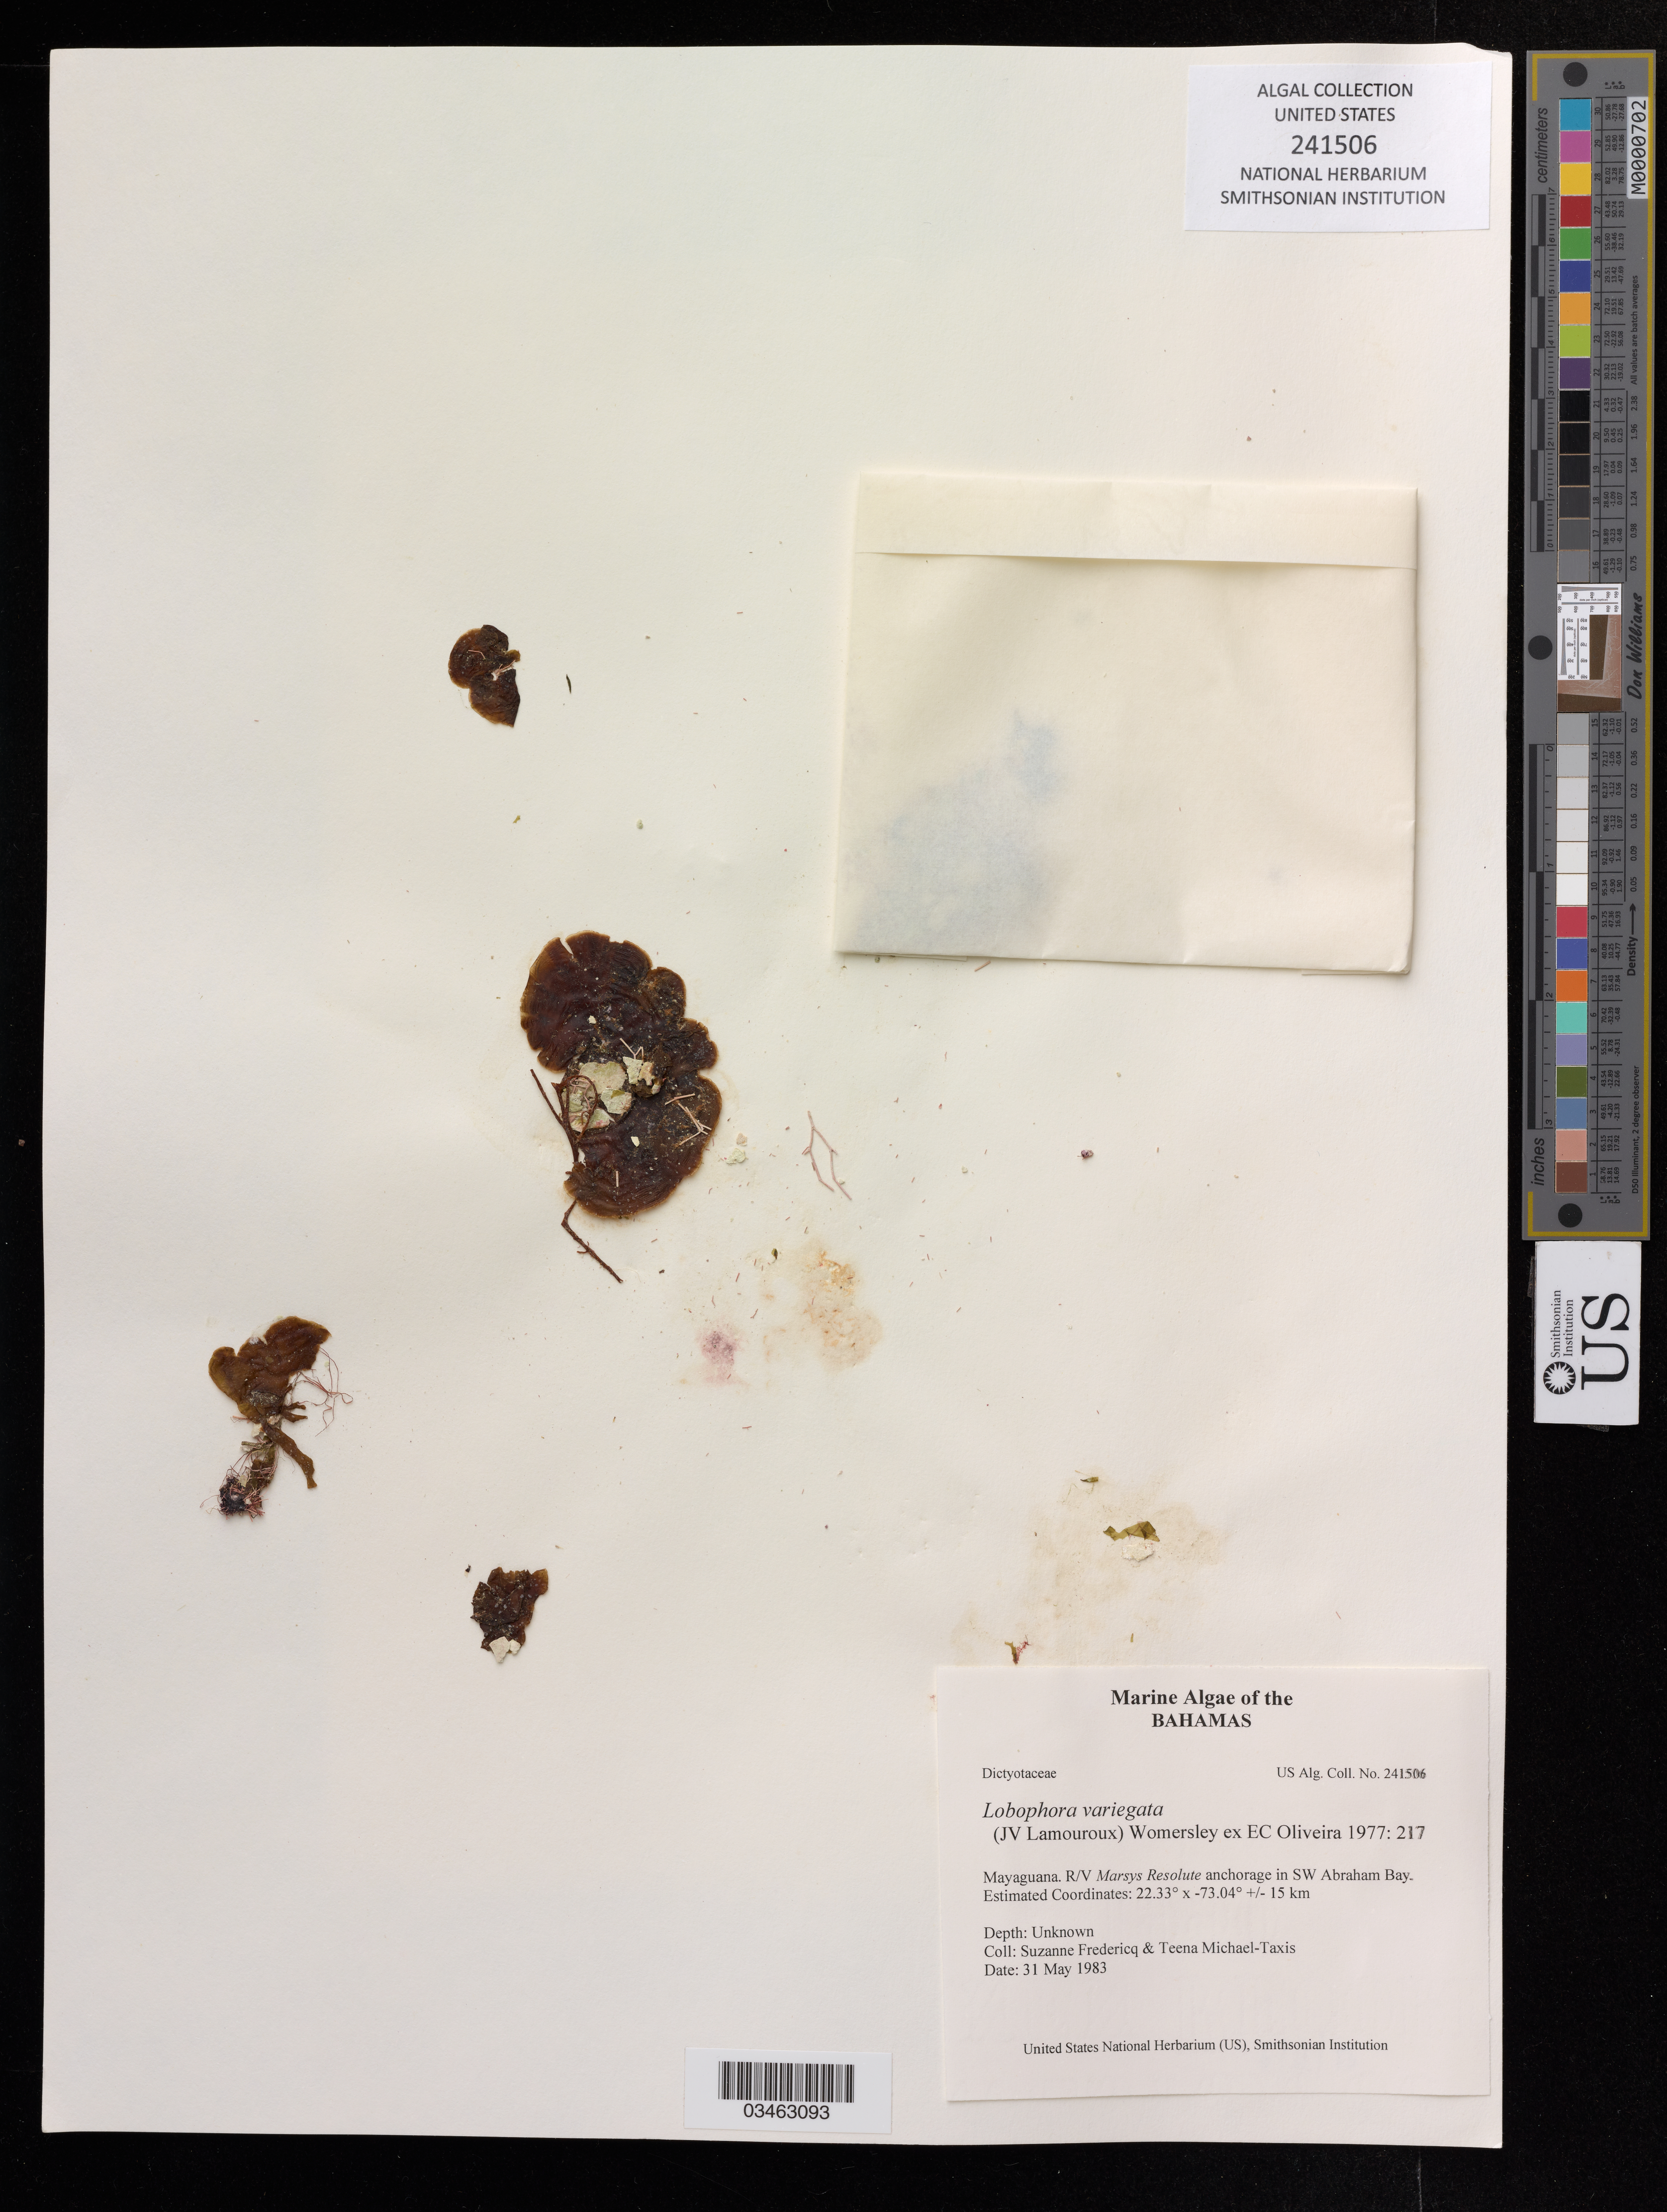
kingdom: Chromista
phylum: Ochrophyta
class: Phaeophyceae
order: Dictyotales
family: Dictyotaceae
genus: Lobophora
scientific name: Lobophora variegata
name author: (J.V.Lamouroux) Womersley & E.C. Oliveira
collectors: S. Fredericq & T. Michael-Taxis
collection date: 1983-05-31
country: Bahamas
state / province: Mayaguana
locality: R/V Marsys Resolute anchorage in SW Abraham Bay.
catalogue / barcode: US 241506